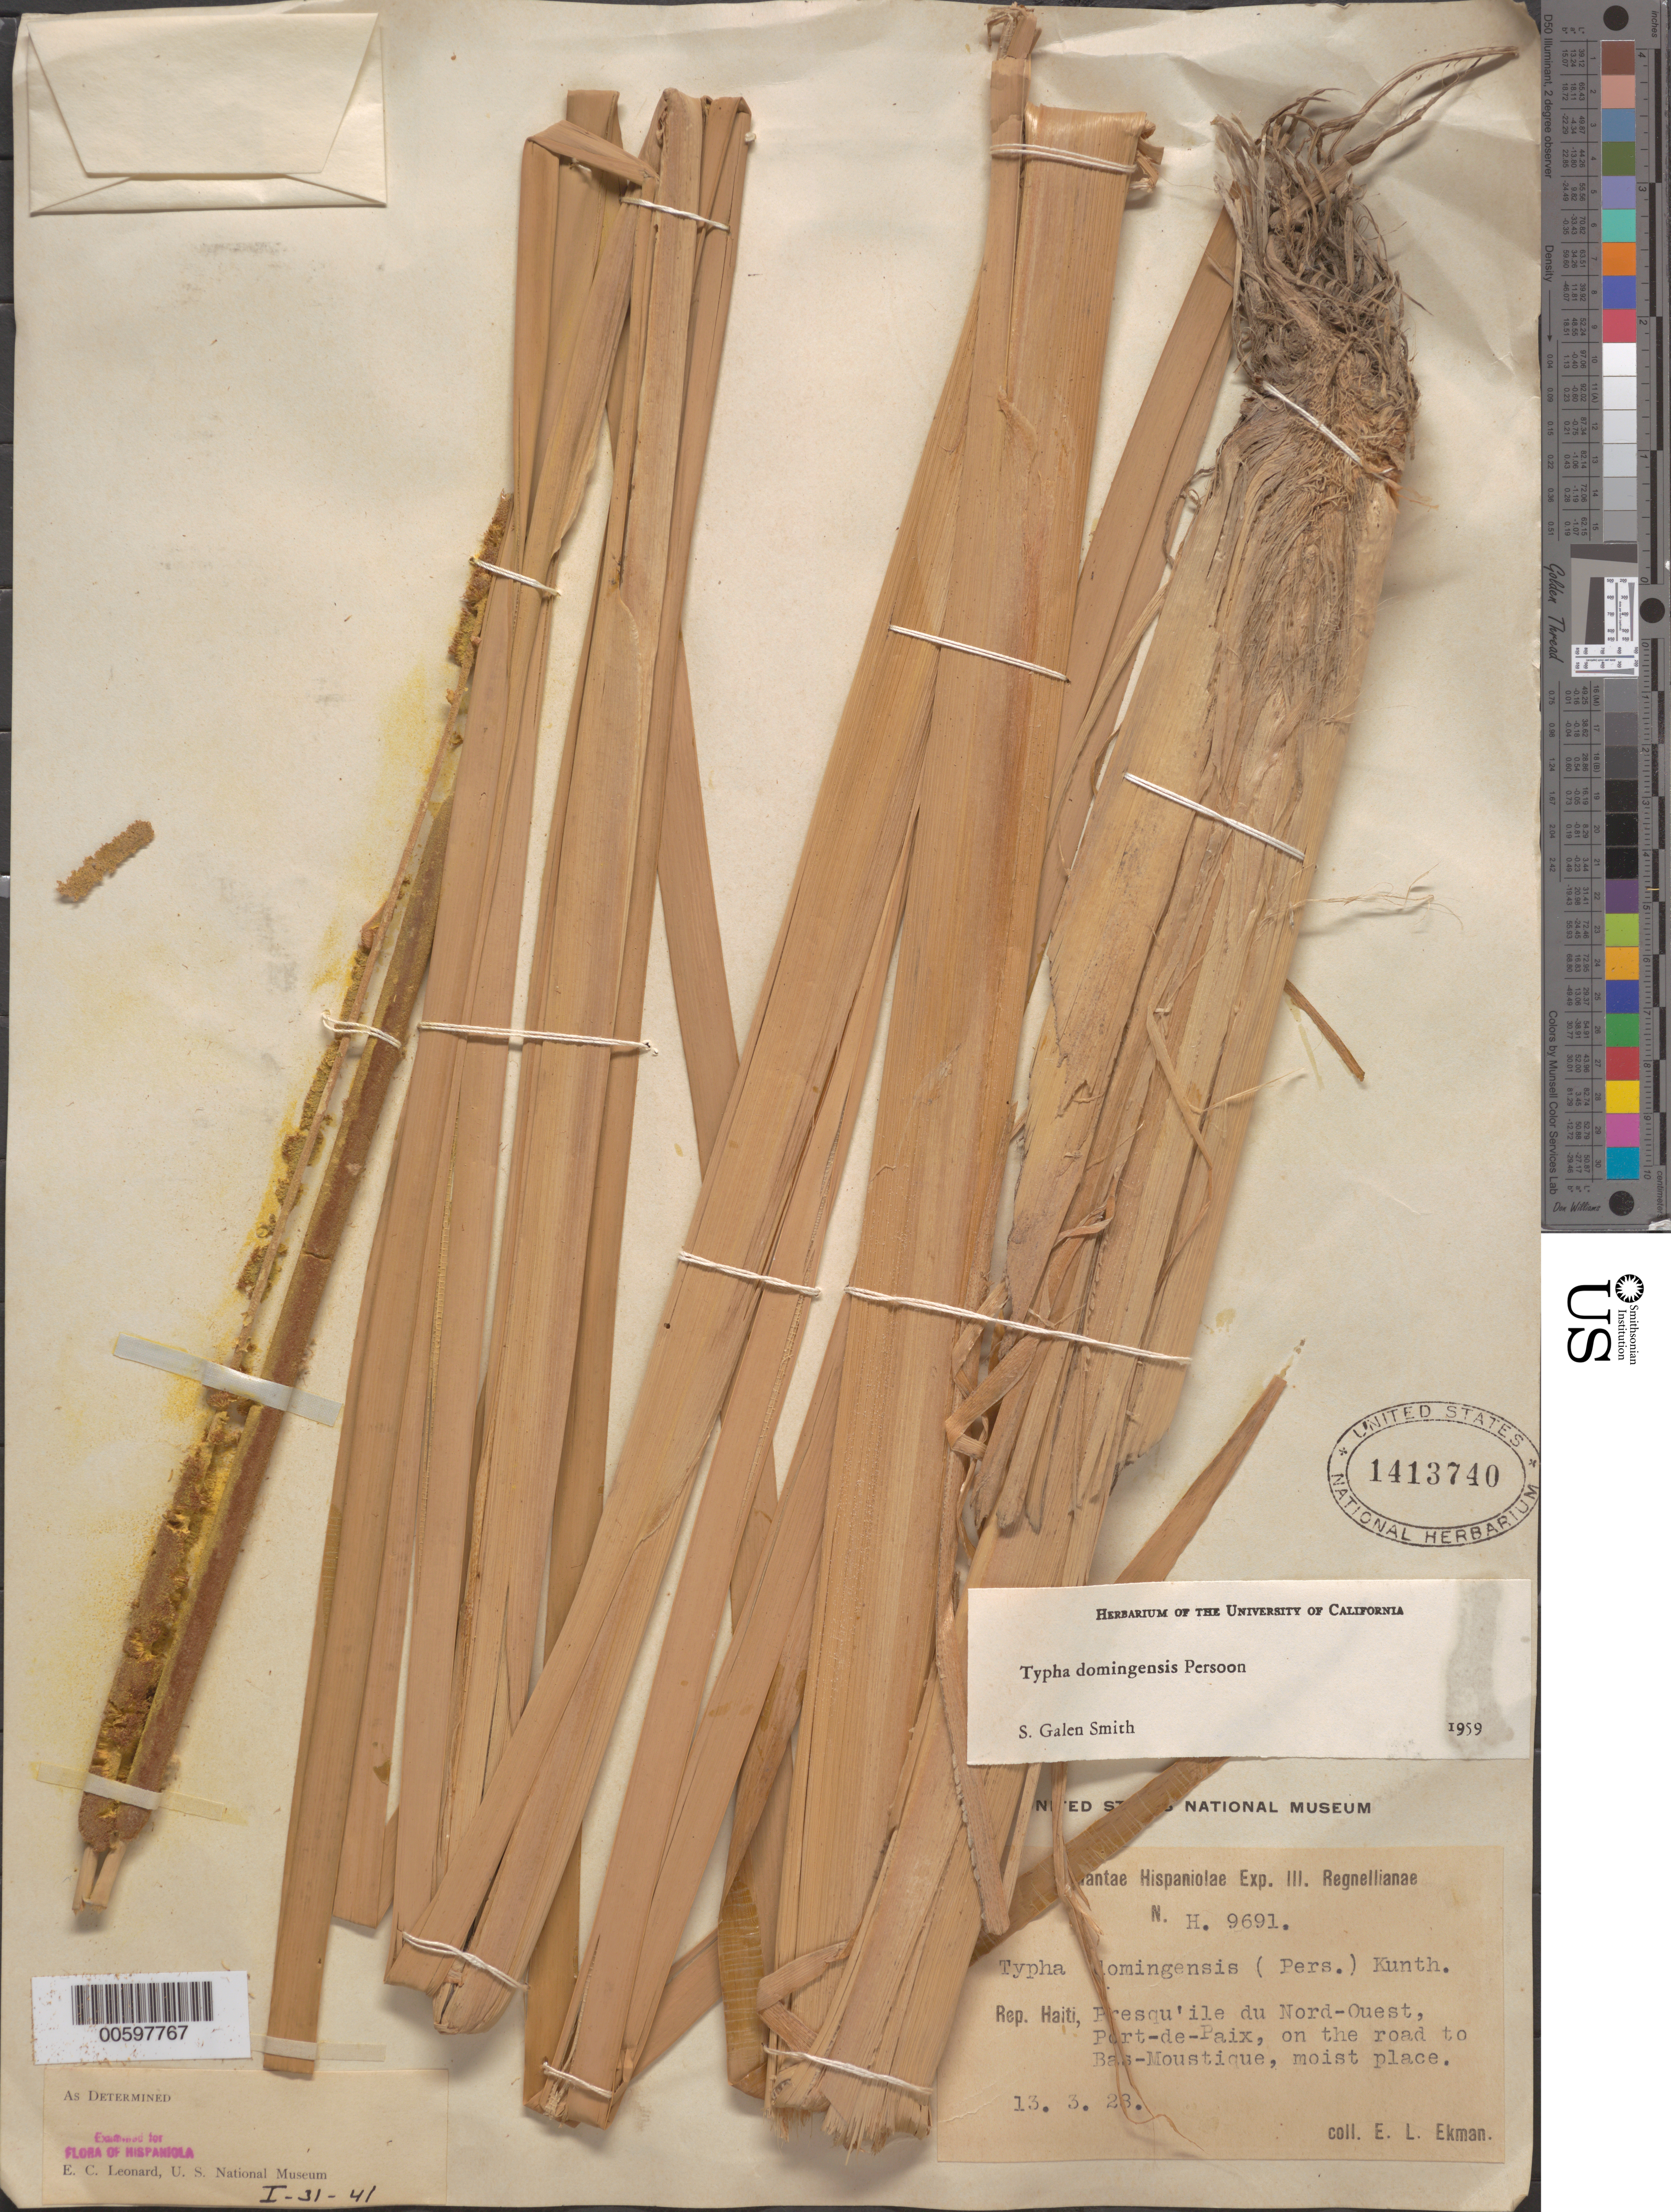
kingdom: Plantae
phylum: Tracheophyta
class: Liliopsida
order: Poales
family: Typhaceae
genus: Typha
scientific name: Typha domingensis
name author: Pers.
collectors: E. L. Ekman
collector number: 9691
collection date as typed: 13 Mar 1938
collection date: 1938-03-13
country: Haiti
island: Hispaniola Island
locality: Presqu'ile du Nord-Ouest, Port de Paix, road to Bas Moustique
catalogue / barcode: US 4143740